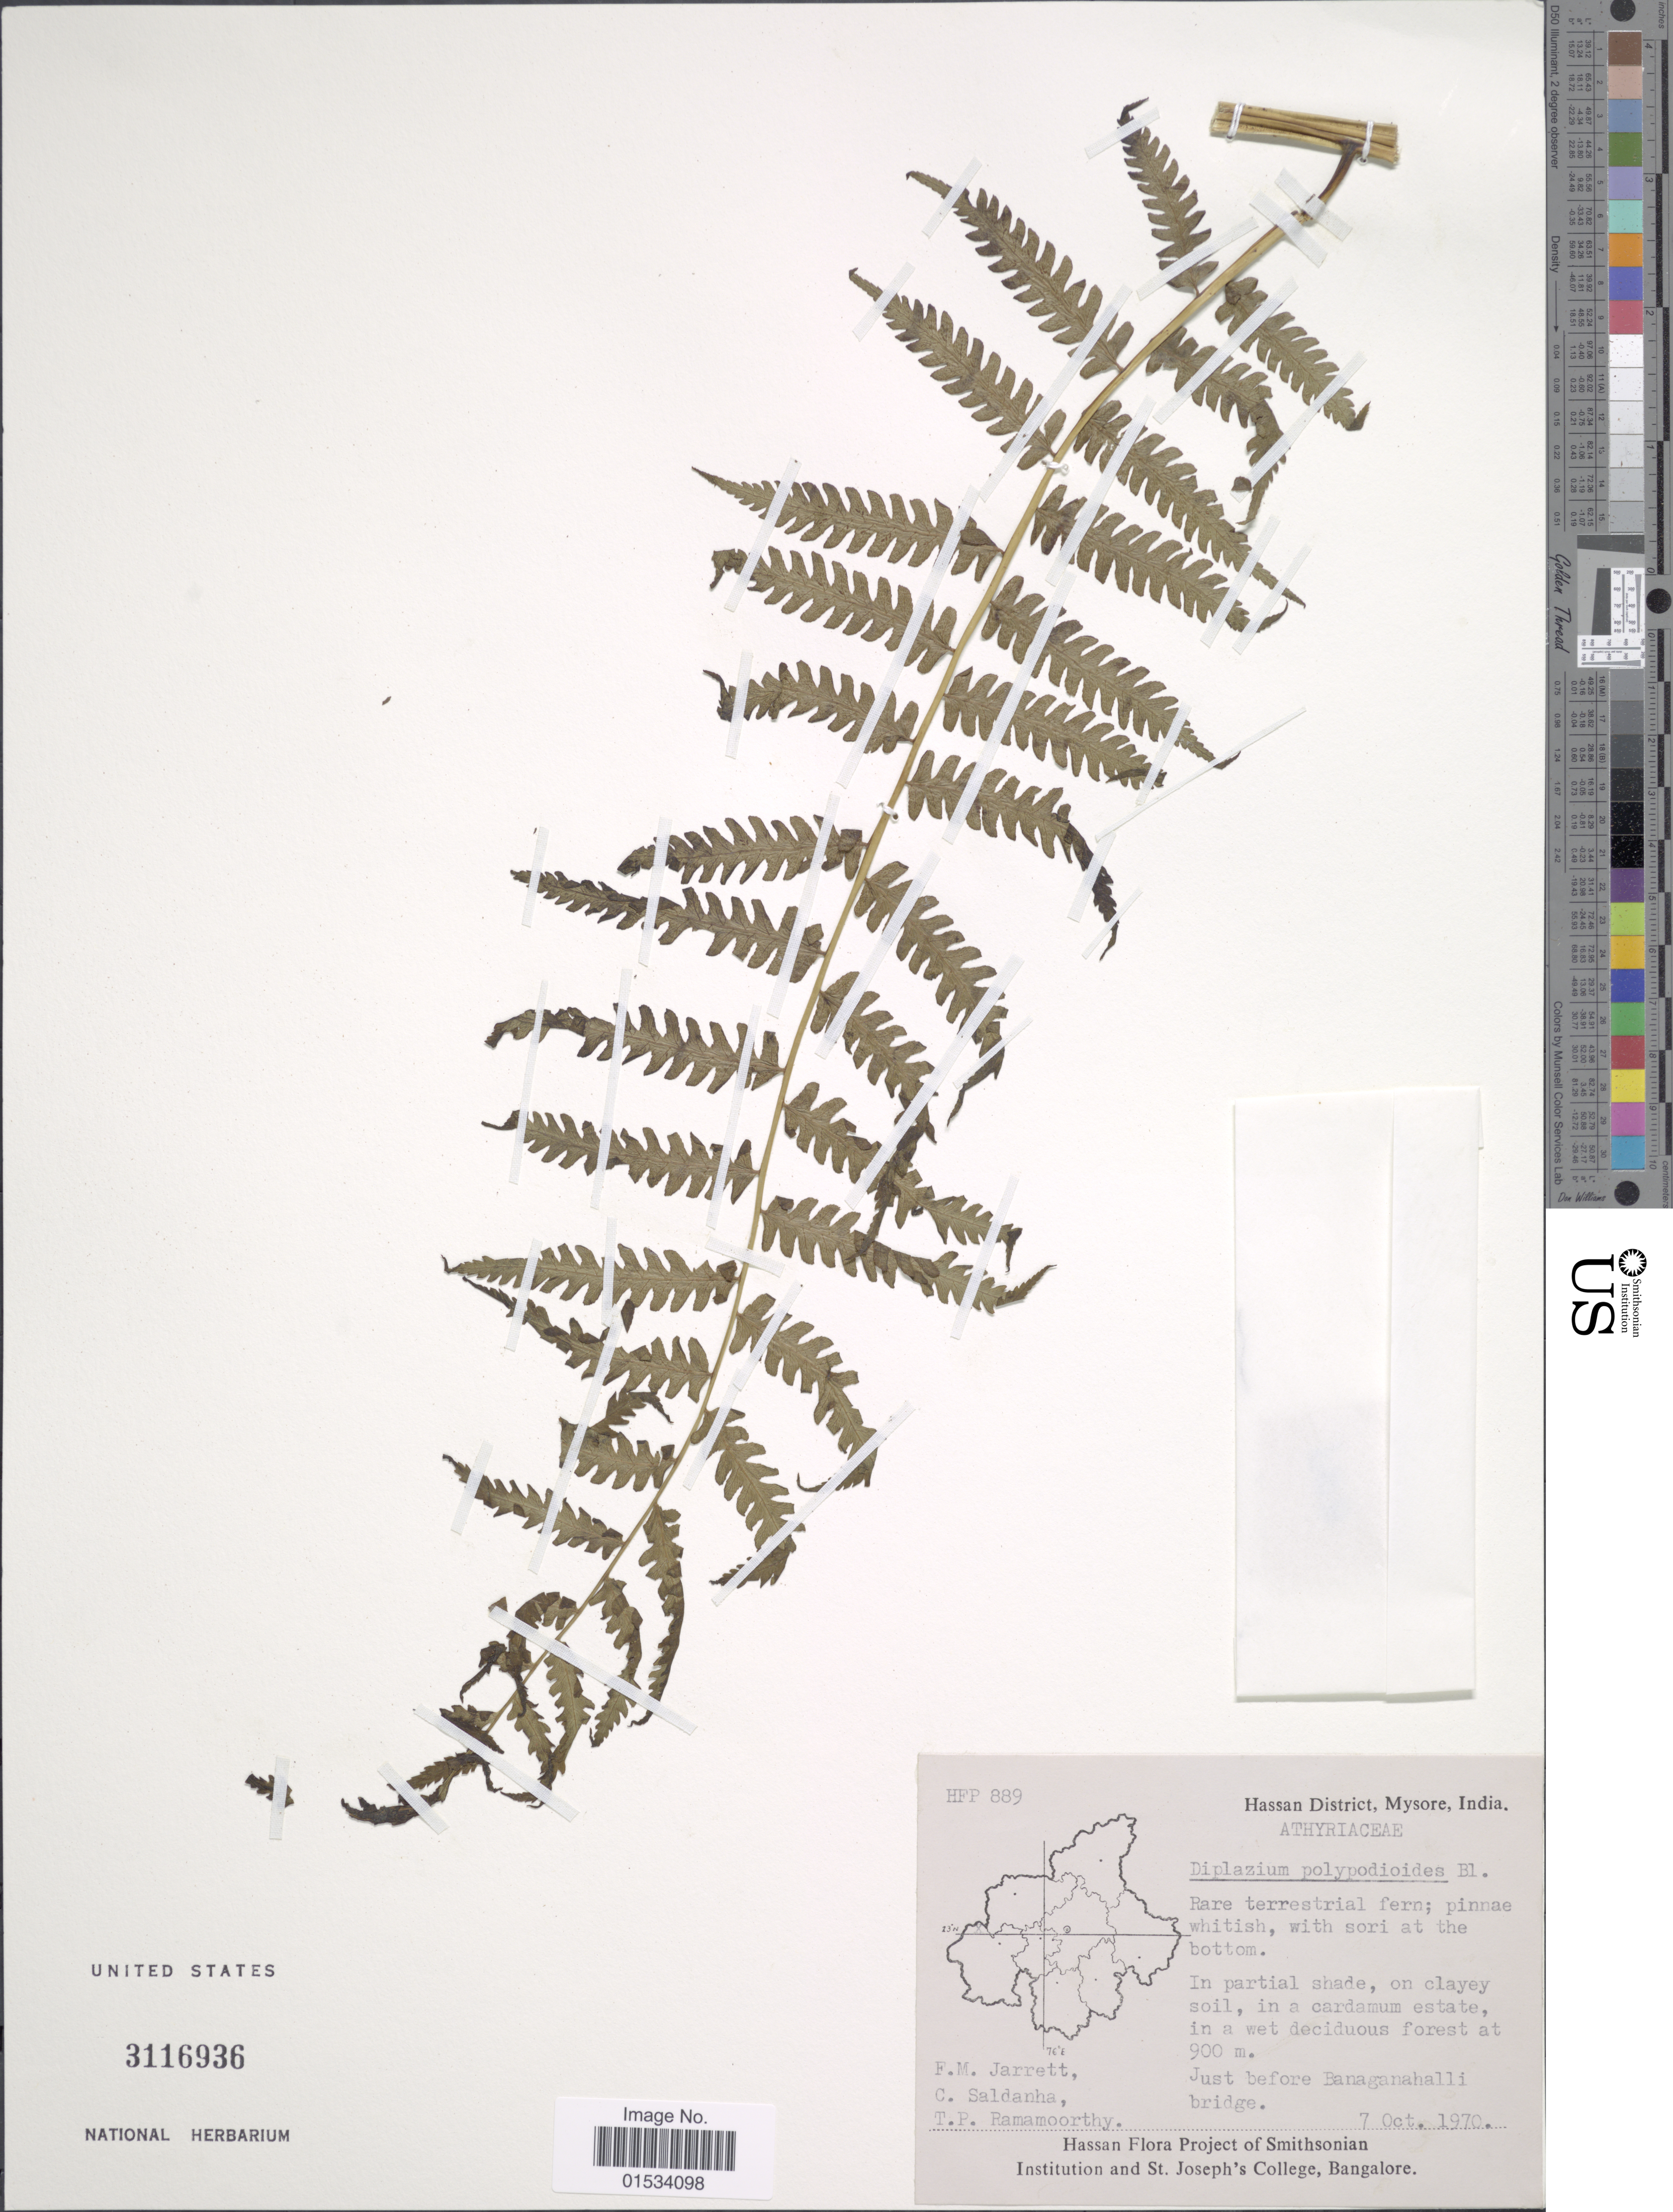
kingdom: Plantae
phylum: Tracheophyta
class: Polypodiopsida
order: Polypodiales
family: Athyriaceae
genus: Diplazium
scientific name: Diplazium polypodioides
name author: Blume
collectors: F. M. Jarrett, C. Saldanha & T. P. Ramamoorthy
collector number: HFP 889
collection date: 1970-10-07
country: India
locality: Hassan District, Mysore, India, Just before Banaganahalli bridge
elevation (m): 900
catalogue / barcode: US 3116936